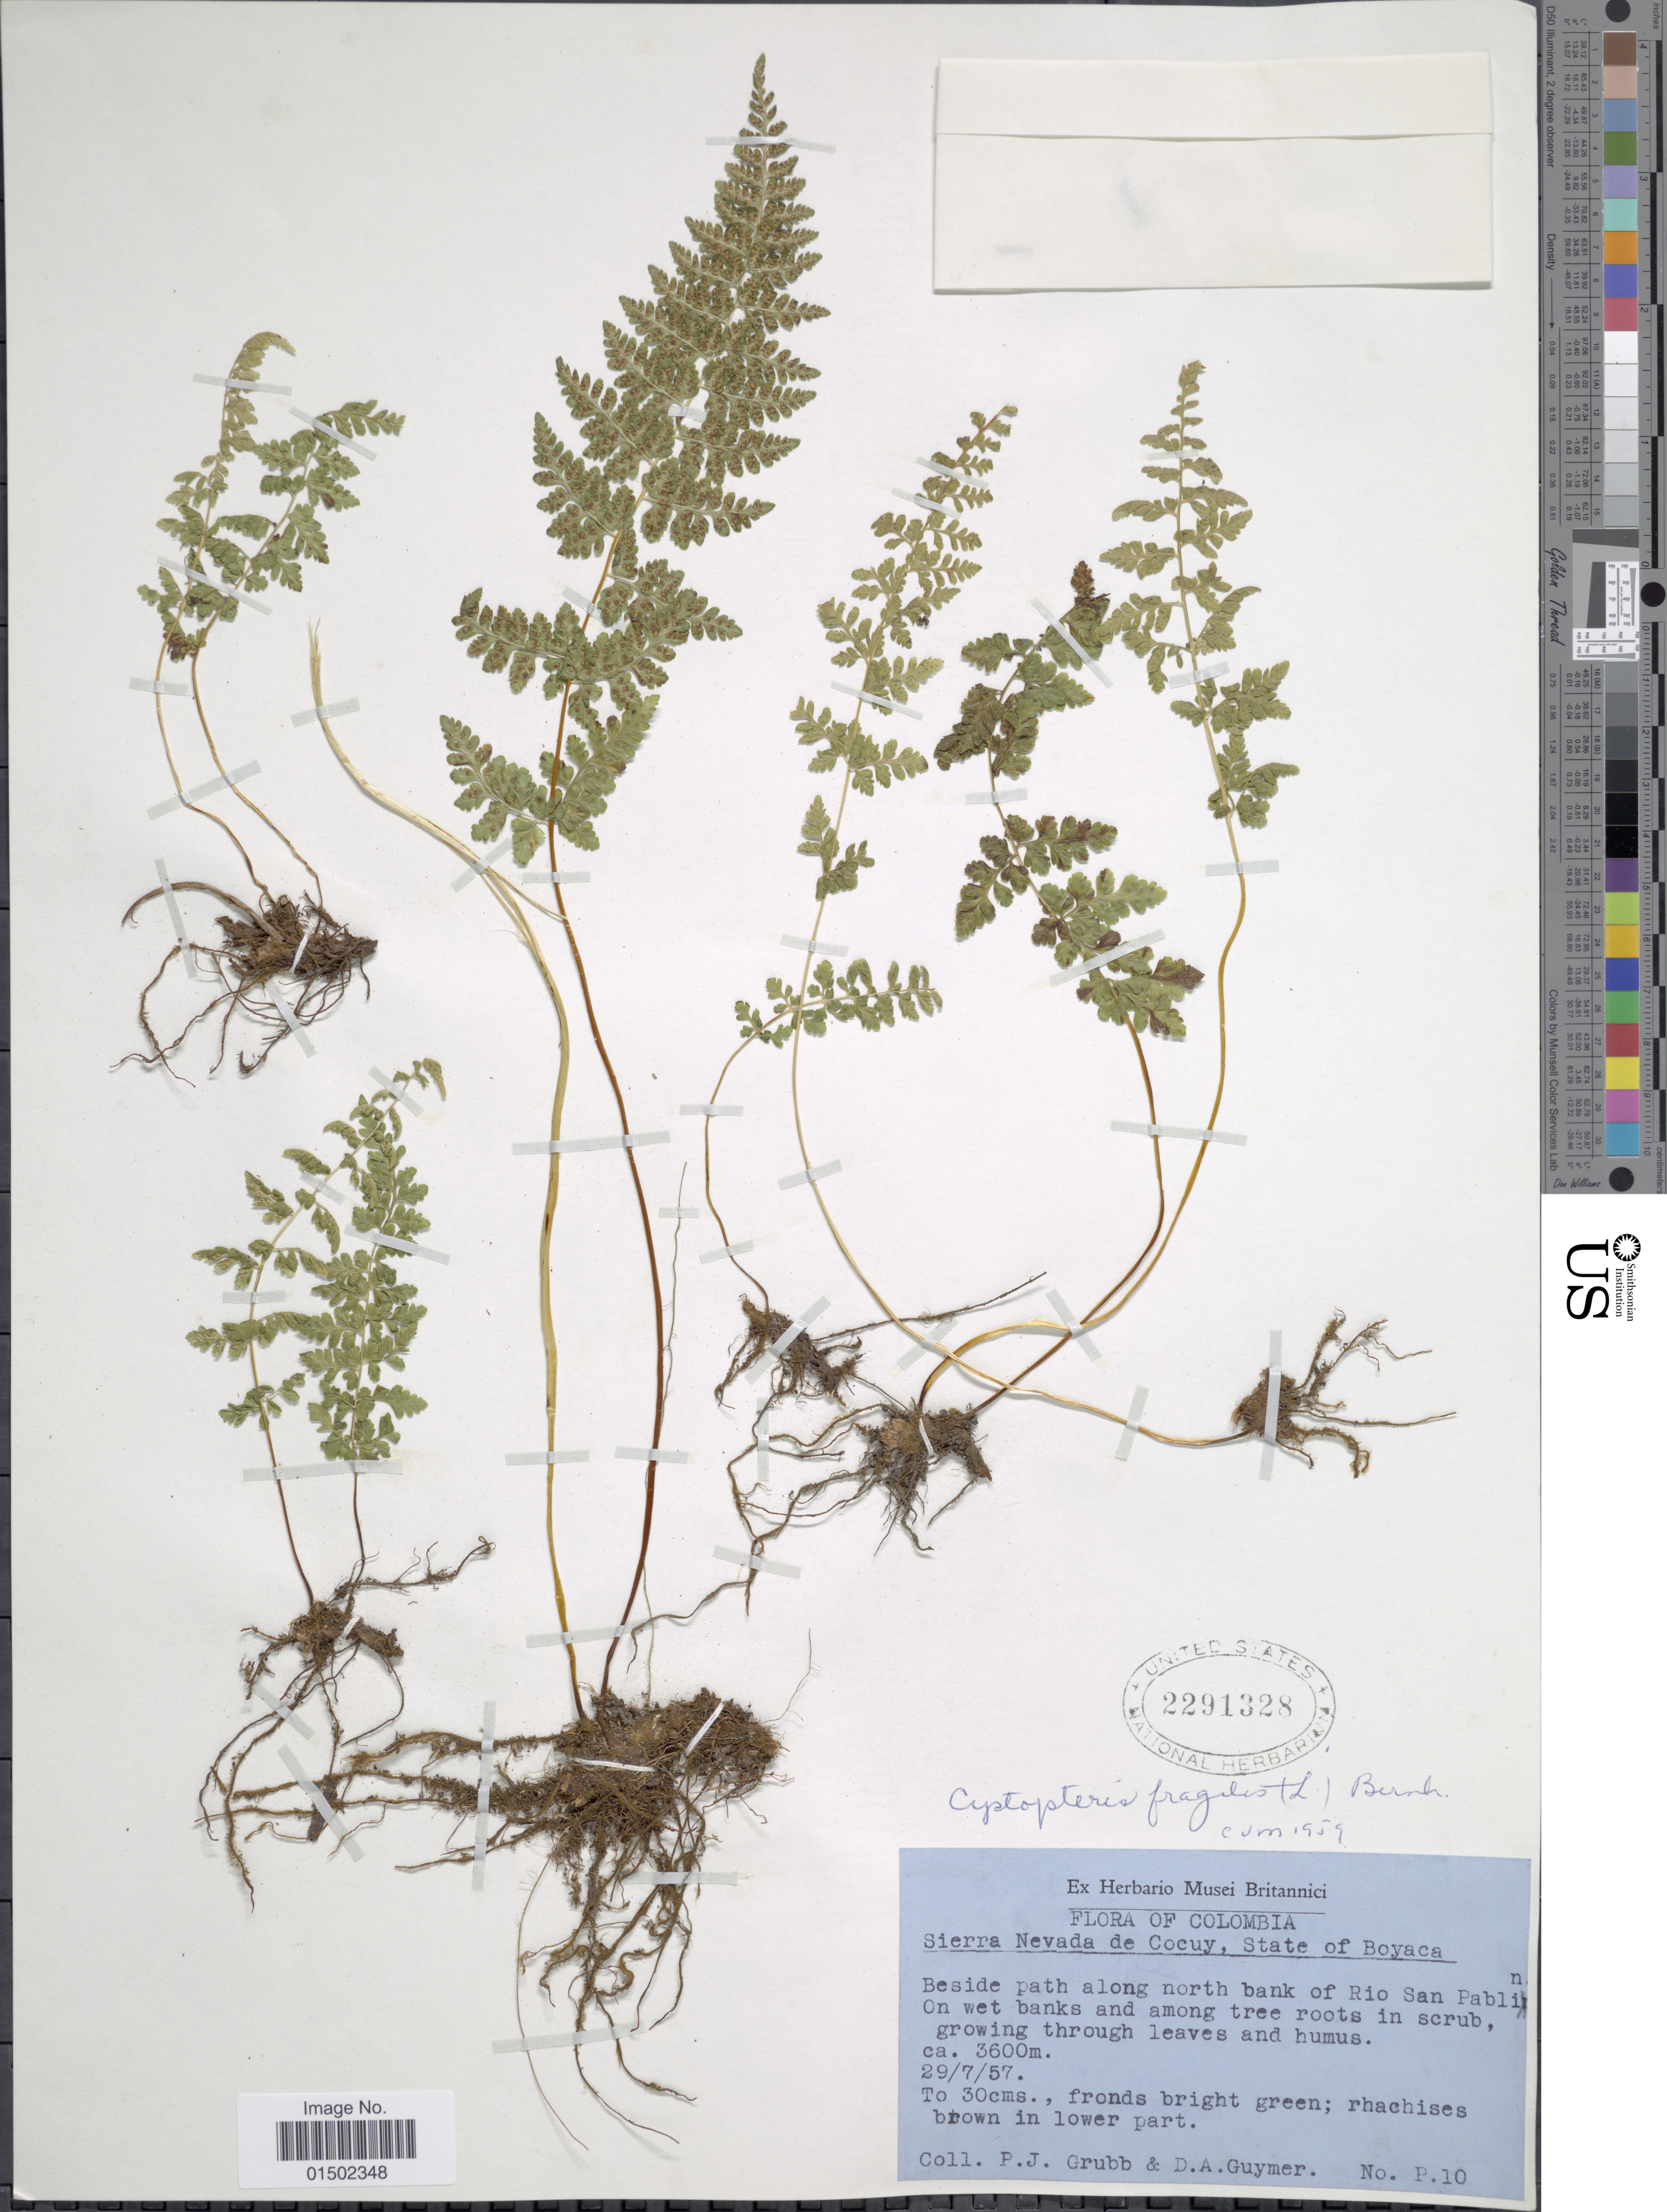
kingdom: Plantae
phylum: Tracheophyta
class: Polypodiopsida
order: Polypodiales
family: Cystopteridaceae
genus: Cystopteris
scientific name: Cystopteris fragilis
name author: (L.) Bernh.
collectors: P. J. Grubb & D. Guymer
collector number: P.10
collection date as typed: Transcribed d/m/y: 29/7/57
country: Colombia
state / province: Boyacá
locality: Sierra Nevada de Cocuy. Beside path along north bank of Rio San Pablin [interpreted]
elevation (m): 3600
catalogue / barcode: US 2291328